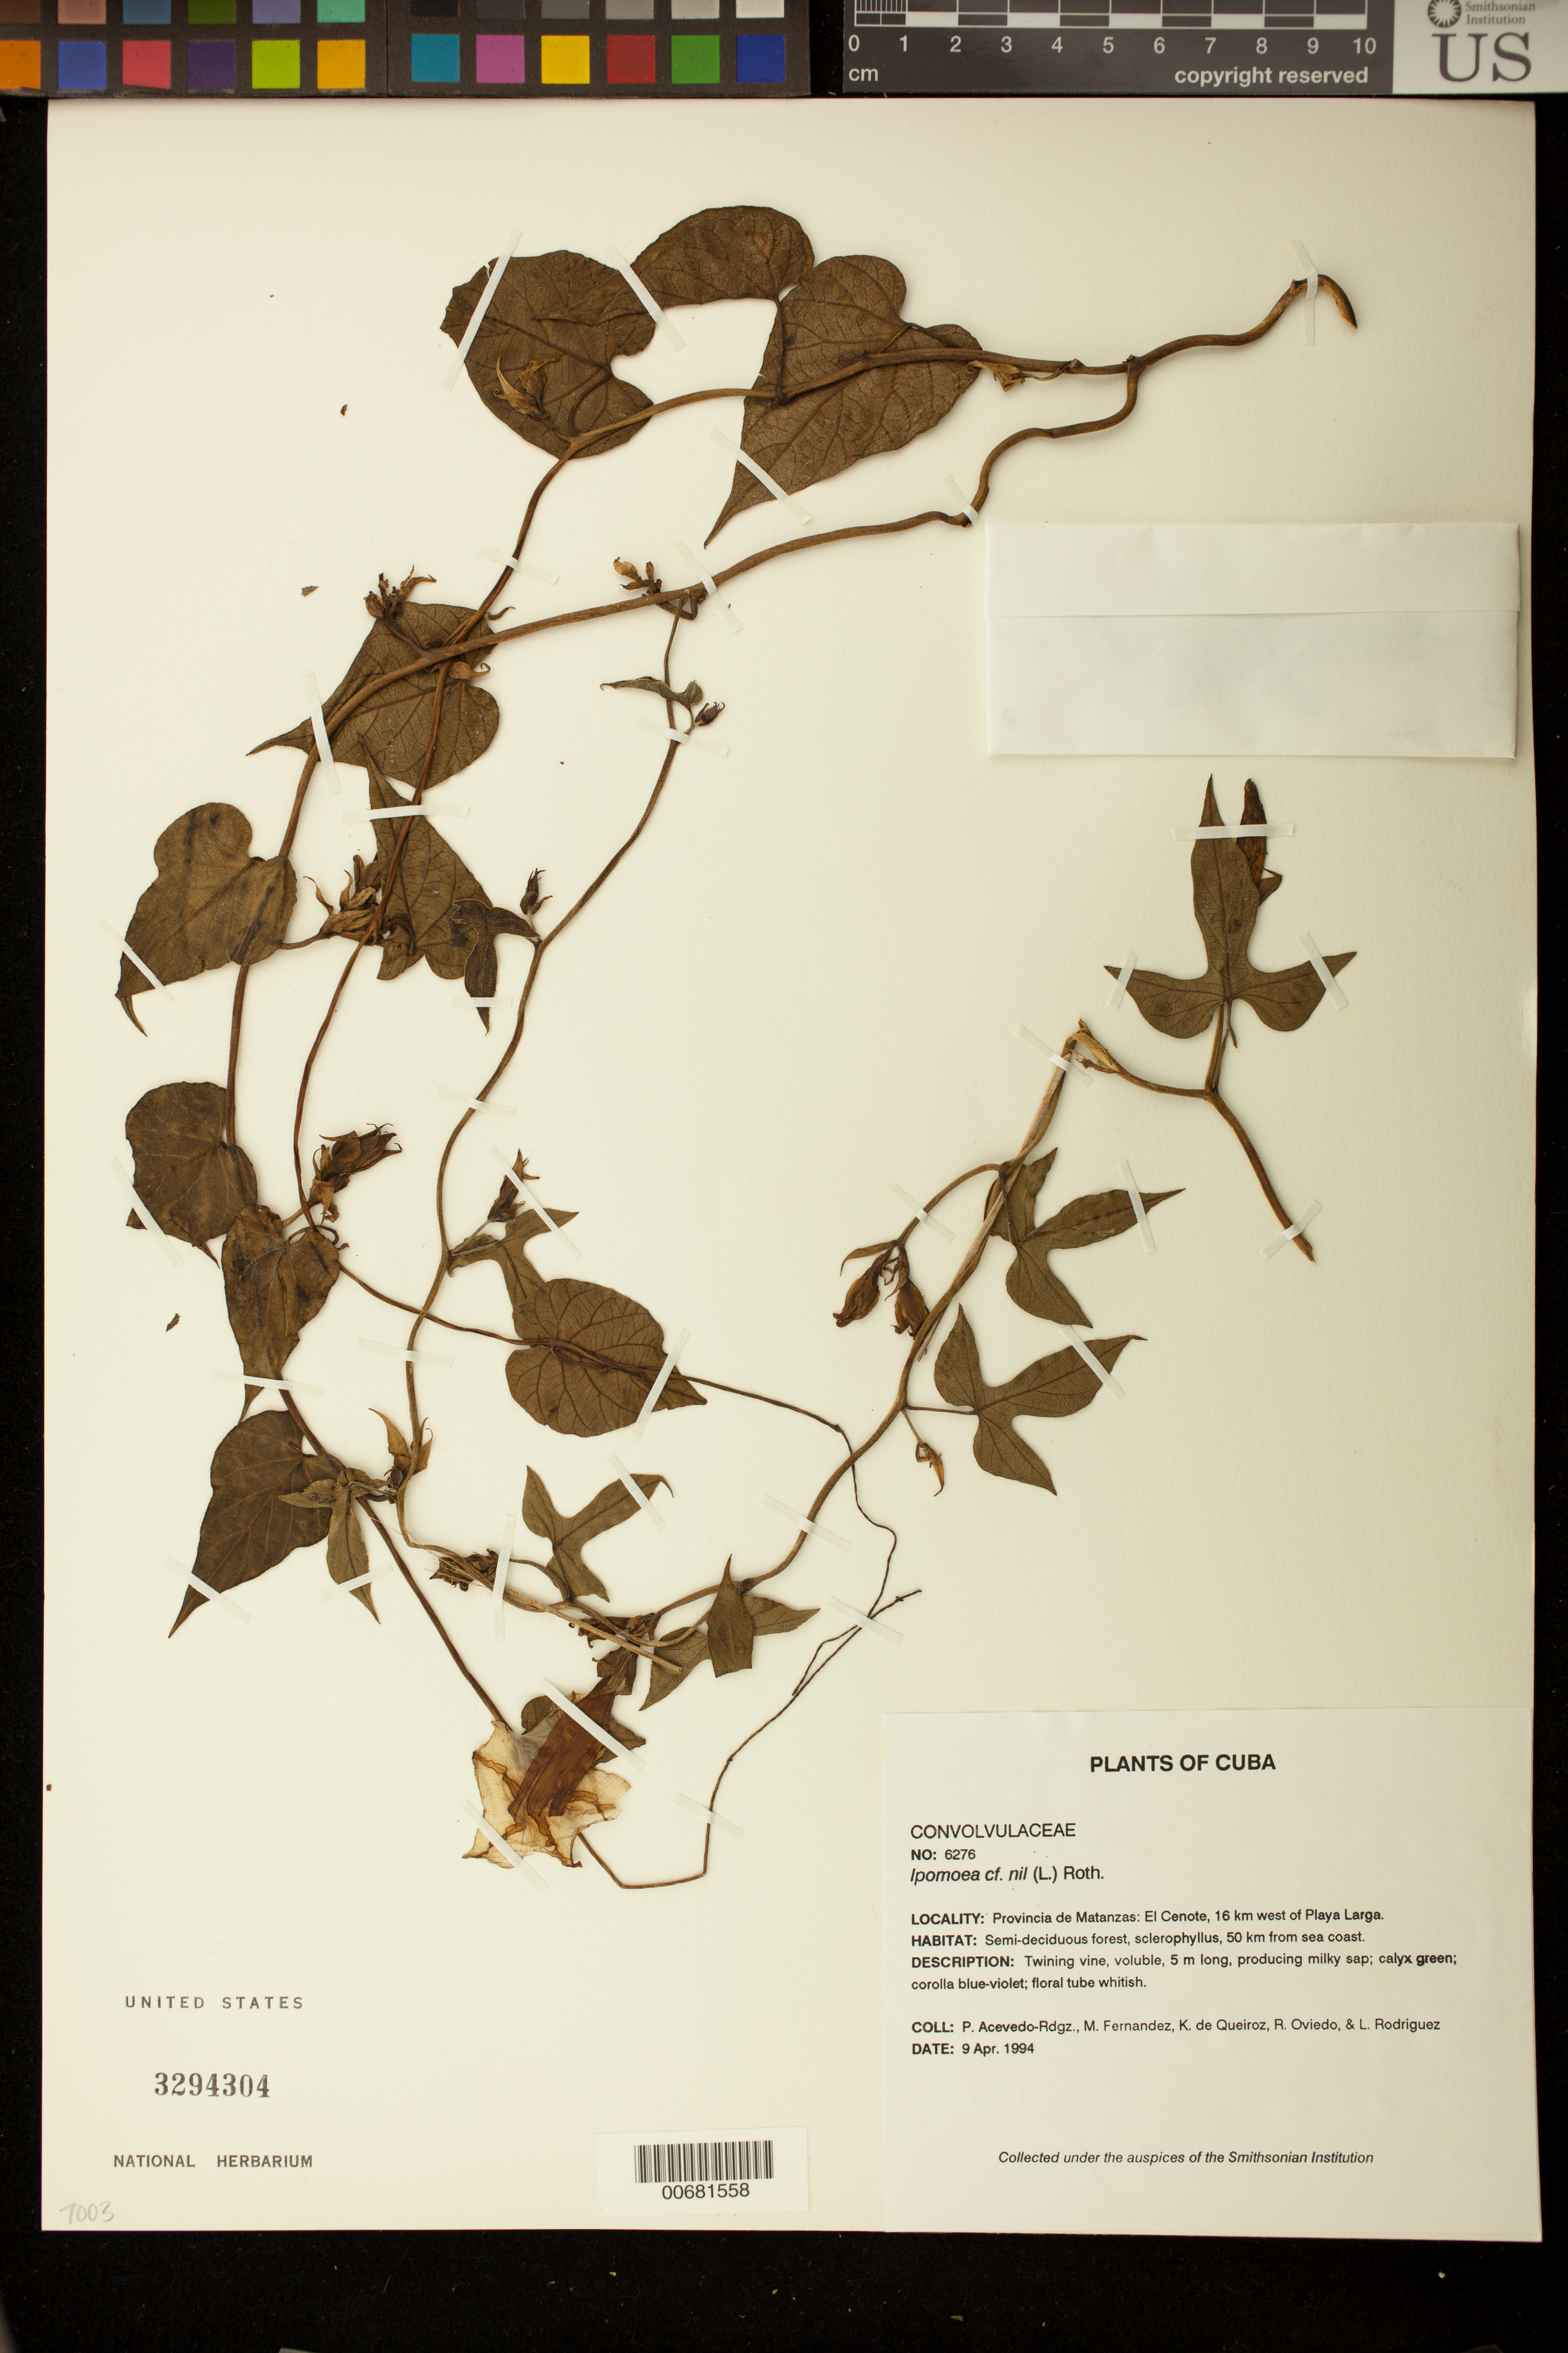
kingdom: Plantae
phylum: Tracheophyta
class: Magnoliopsida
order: Solanales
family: Convolvulaceae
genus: Ipomoea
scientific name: Ipomoea nil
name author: (L.) Roth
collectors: P. Acevedo-Rodr., M. Fernández, K. De Queiroz, R. Oviedo & L. Rodriguez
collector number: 6276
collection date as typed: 09 Apr 1994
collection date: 1994-04-09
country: Cuba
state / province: Matanzas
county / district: Municipio de Ciénaga de Zapata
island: Cuba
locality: El Cenote, 16 km west of Playa Larga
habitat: Semi-deciduous forest, sclerophyllus, 50 km from sea coast.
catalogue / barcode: US 3294304